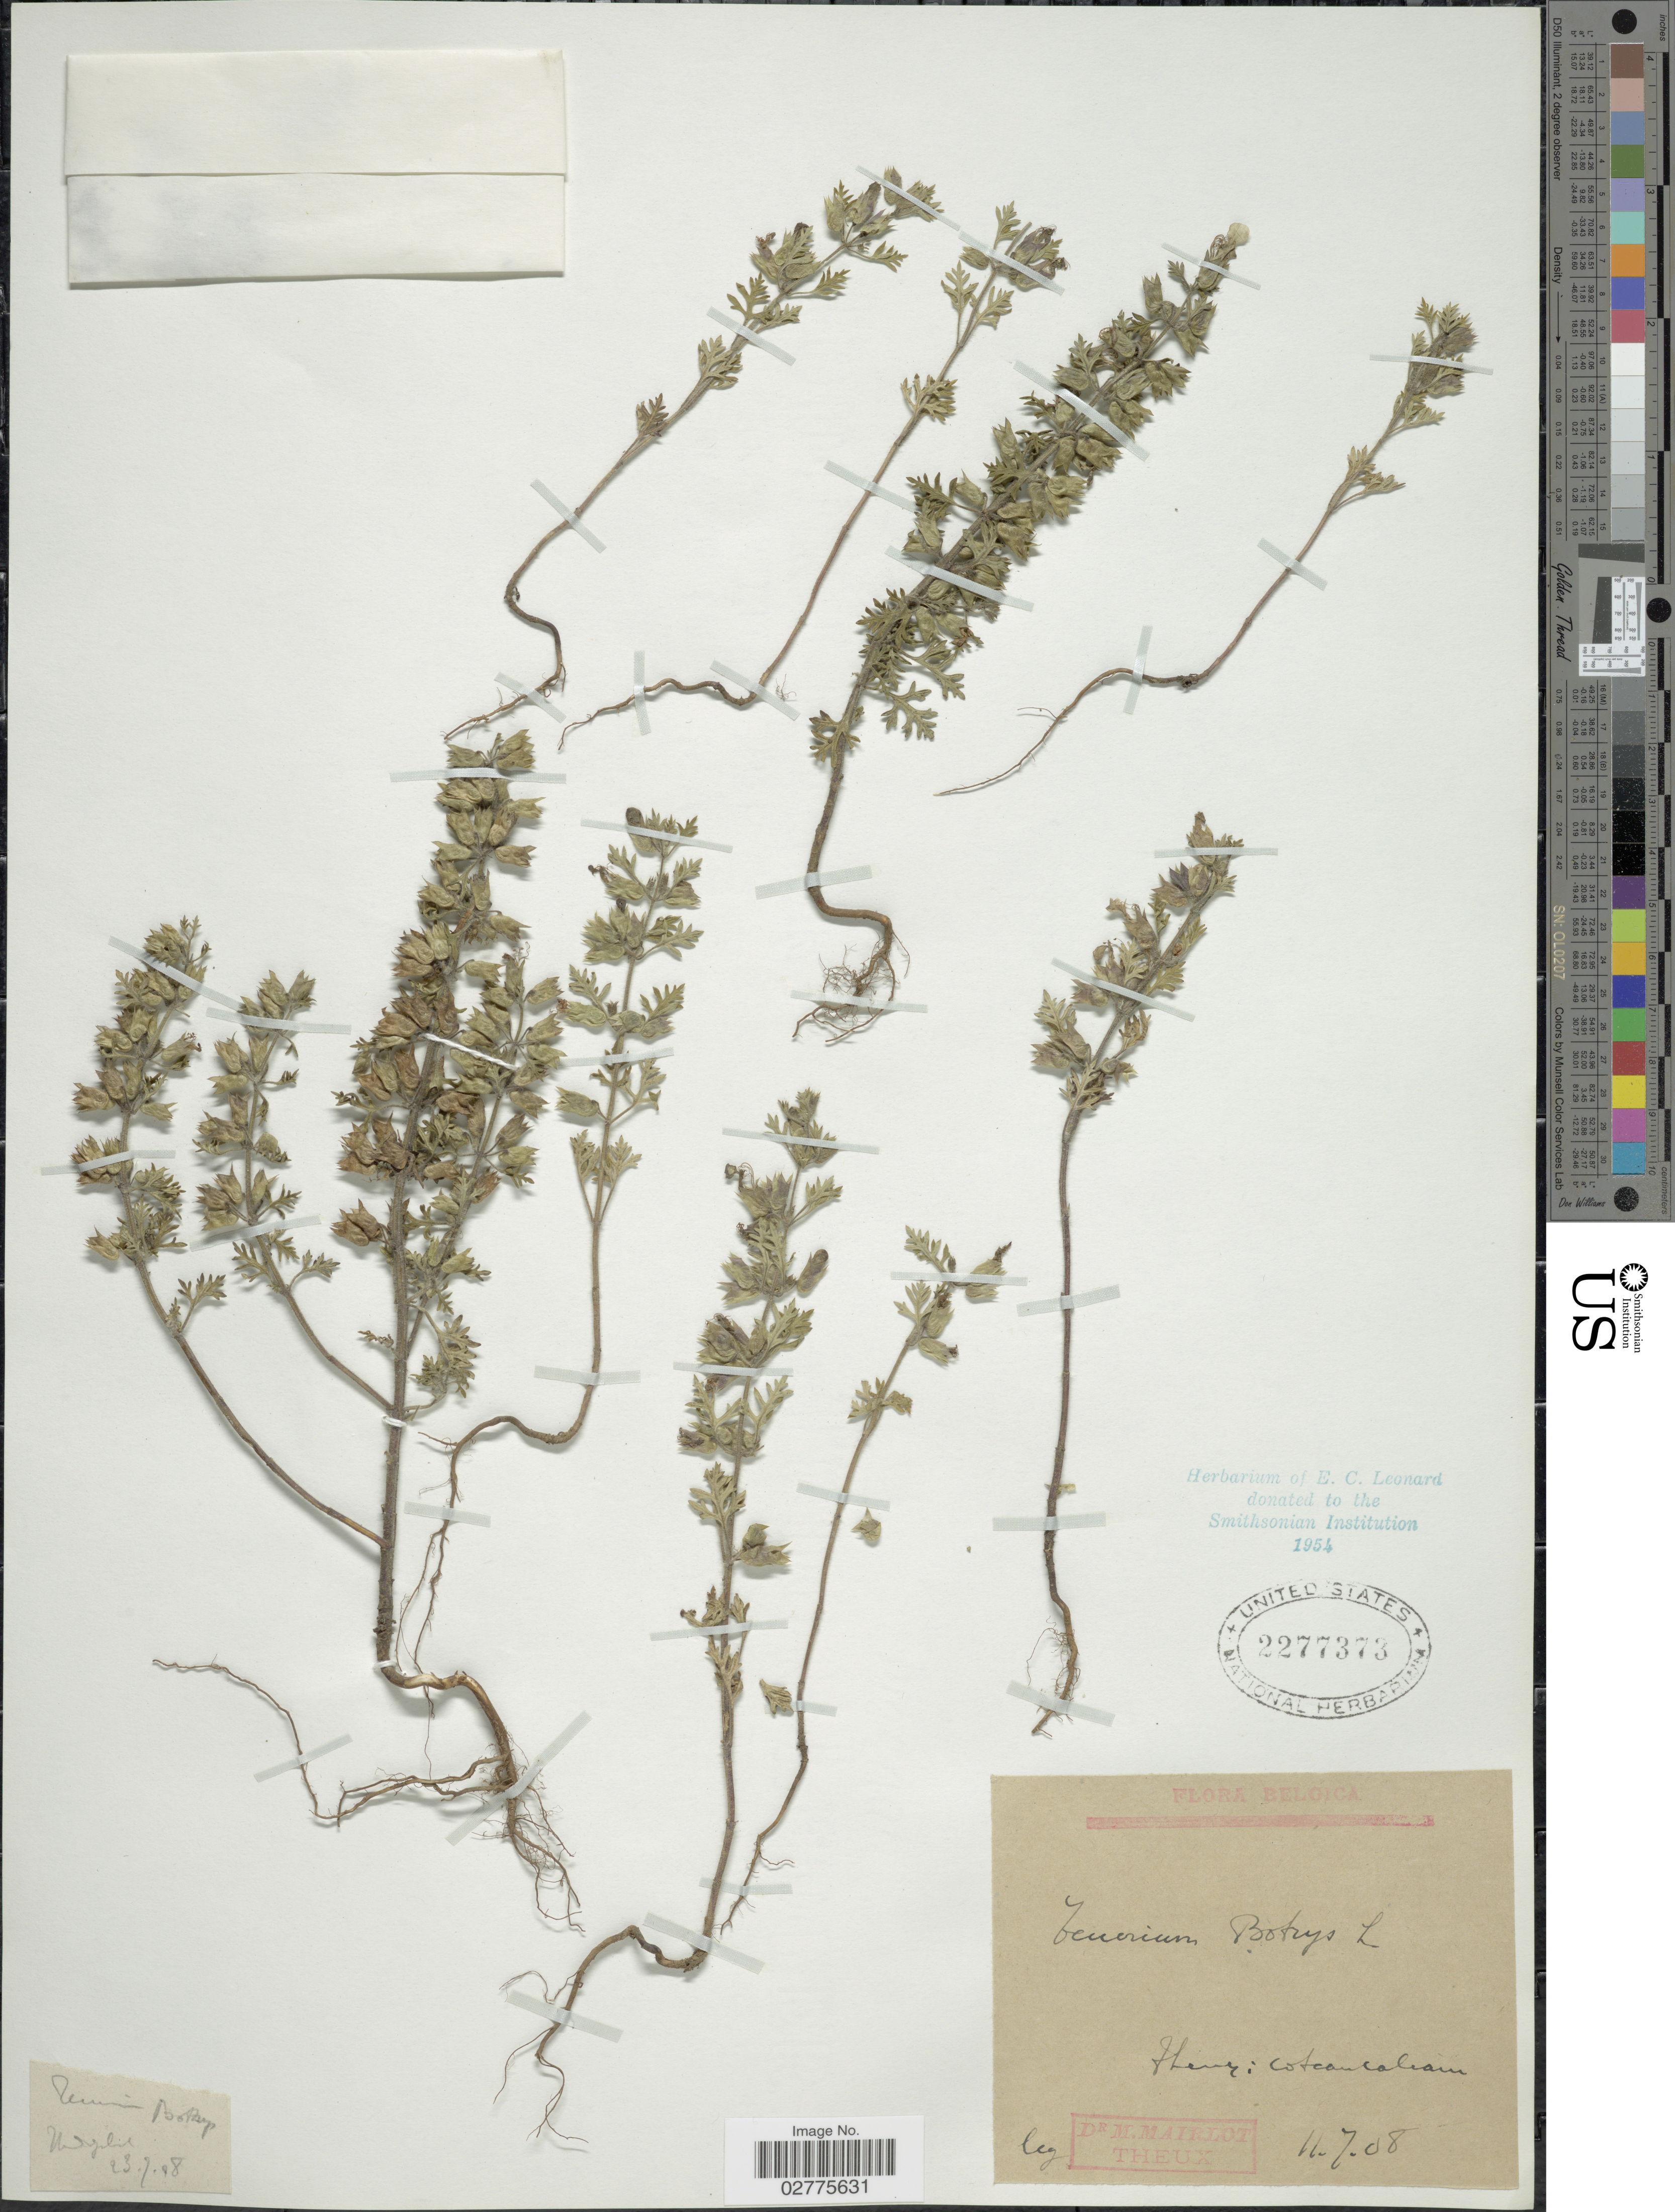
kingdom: Plantae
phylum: Tracheophyta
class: Magnoliopsida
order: Lamiales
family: Lamiaceae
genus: Teucrium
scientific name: Teucrium botrys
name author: L.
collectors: M. Mairlot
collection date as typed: Transcribed d/m/y: 11/7/8 to 23/7/8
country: Belgium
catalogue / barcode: US 2277373